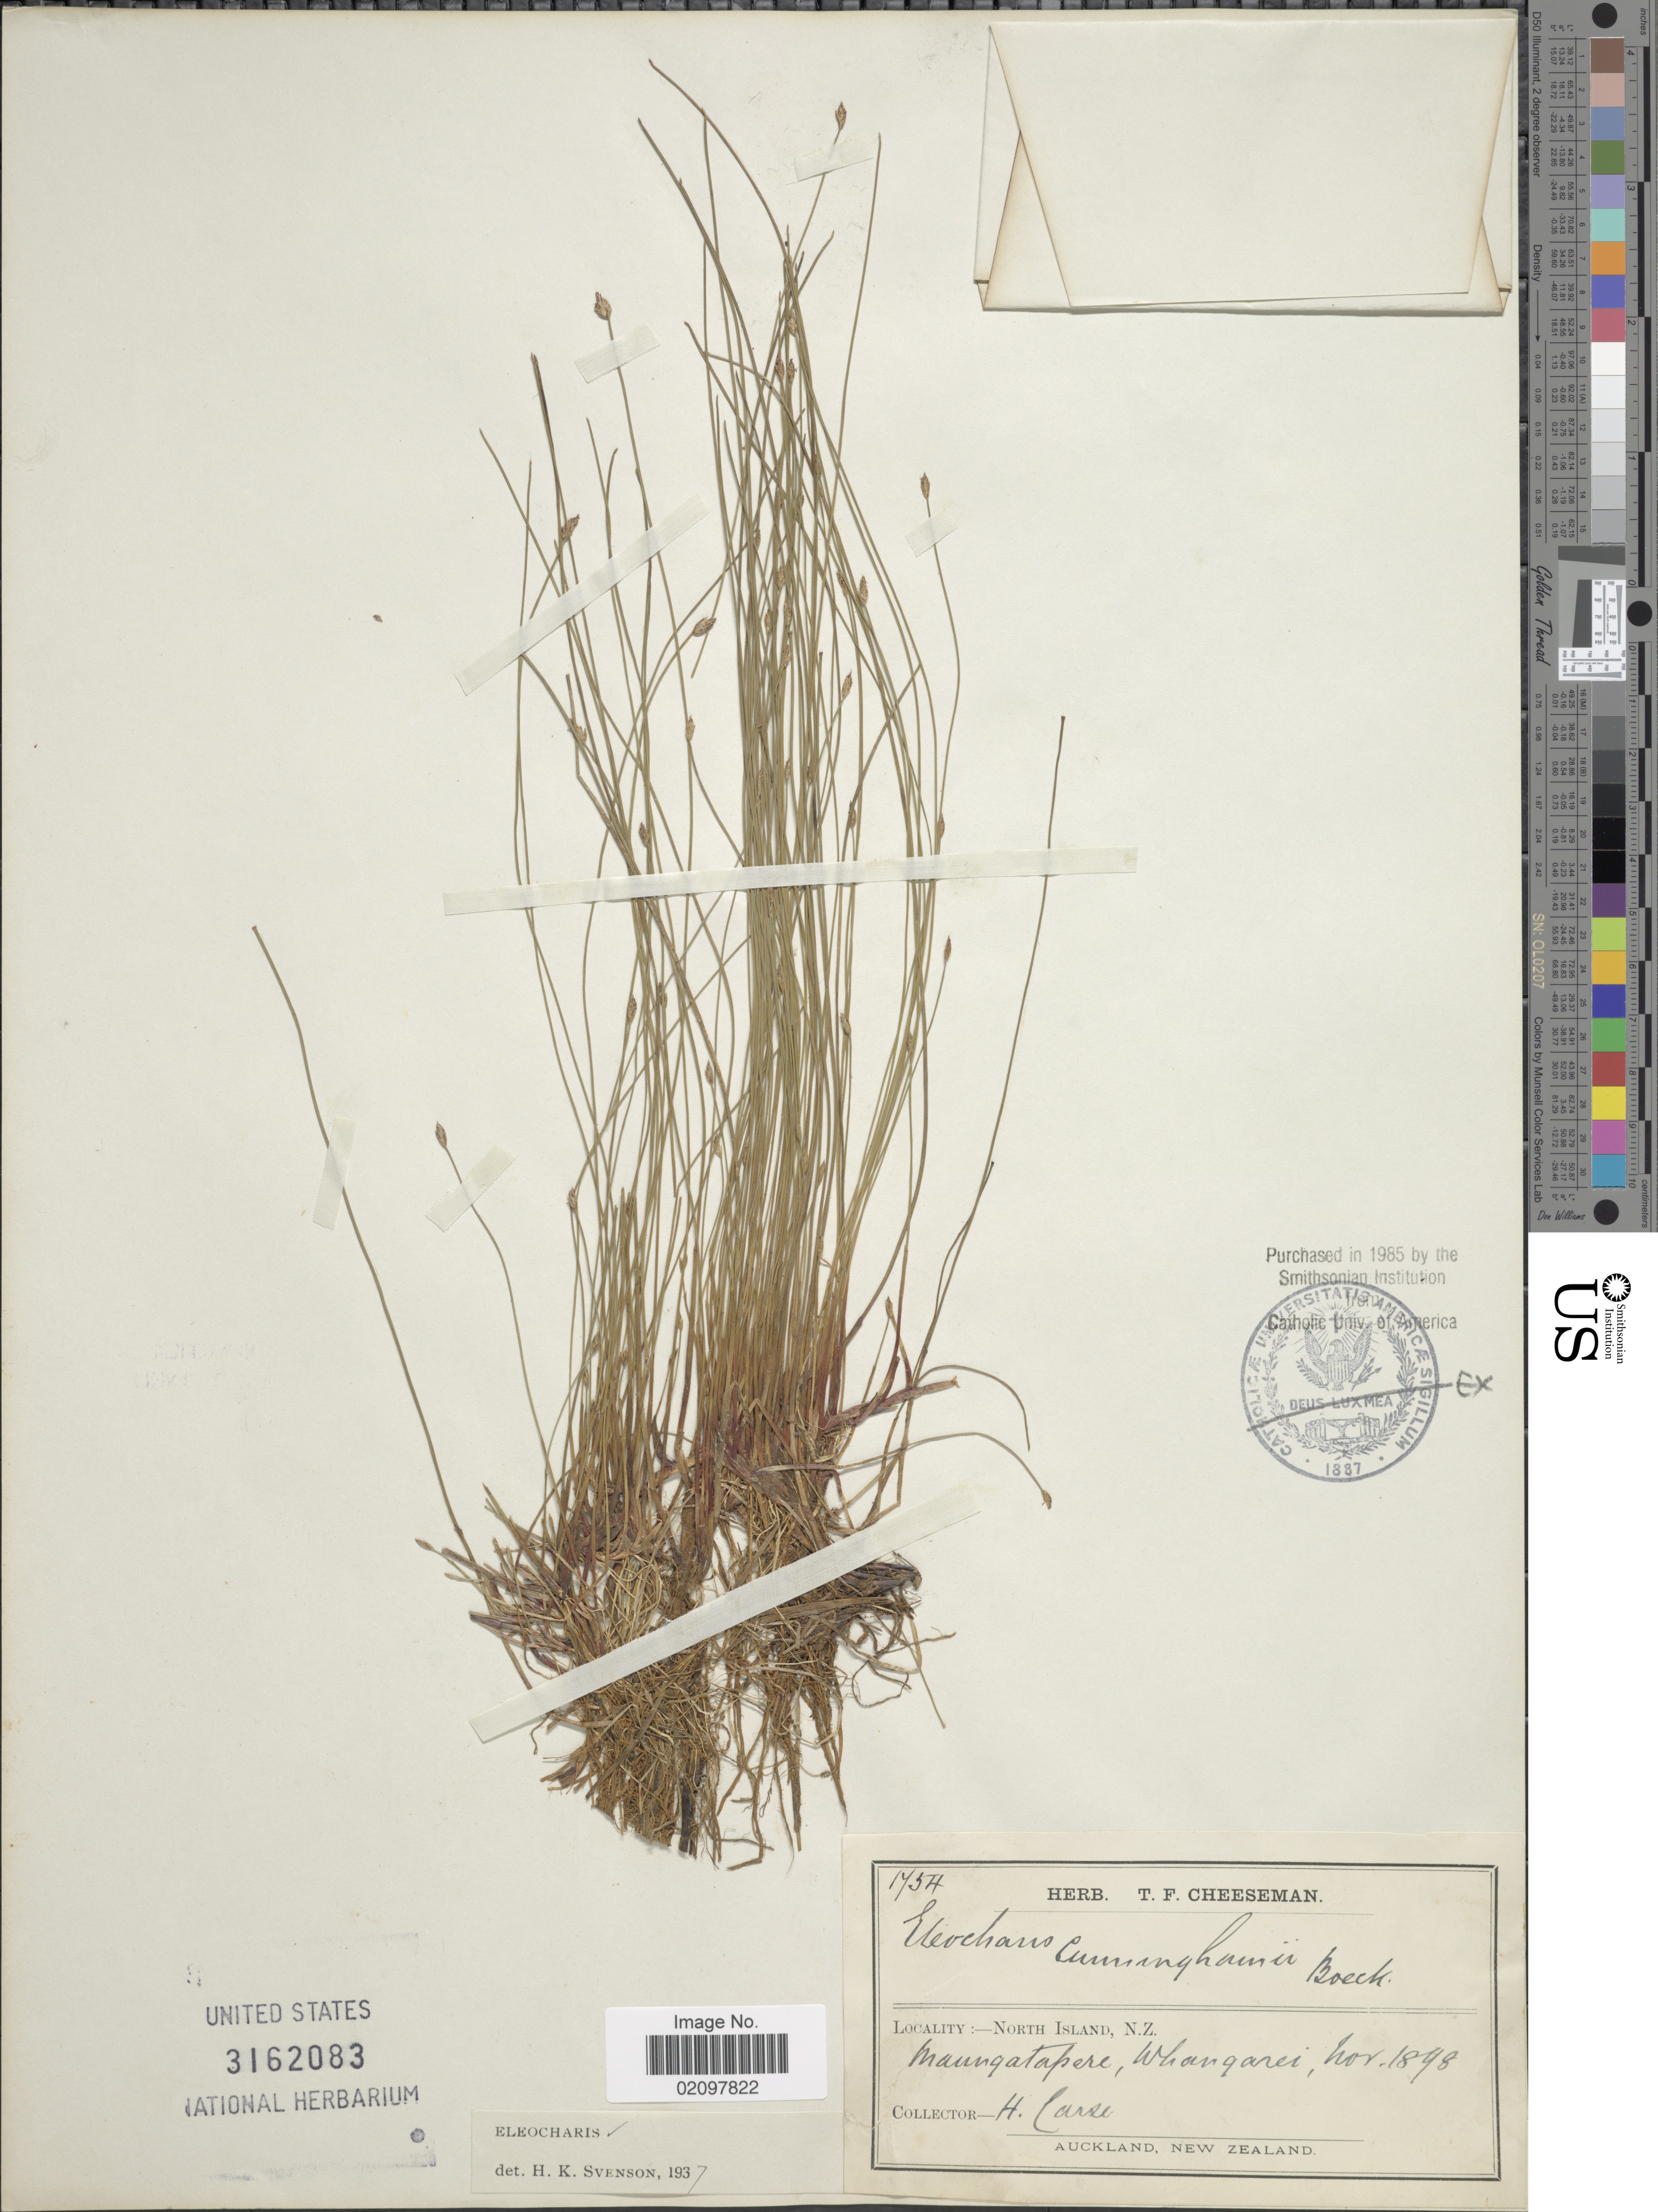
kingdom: Plantae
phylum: Tracheophyta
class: Liliopsida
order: Poales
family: Cyperaceae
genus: Eleocharis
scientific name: Eleocharis gracilis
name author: R. Br.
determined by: Strong, Mark T., (BOT), Smithsonian Institution - National Museum of Natural History (UNITED STATES)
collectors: H. Carse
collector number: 1754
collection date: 1898-11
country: New Zealand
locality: North Island, N. Z. Maungatapere, Whangarei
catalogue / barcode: US 3162083